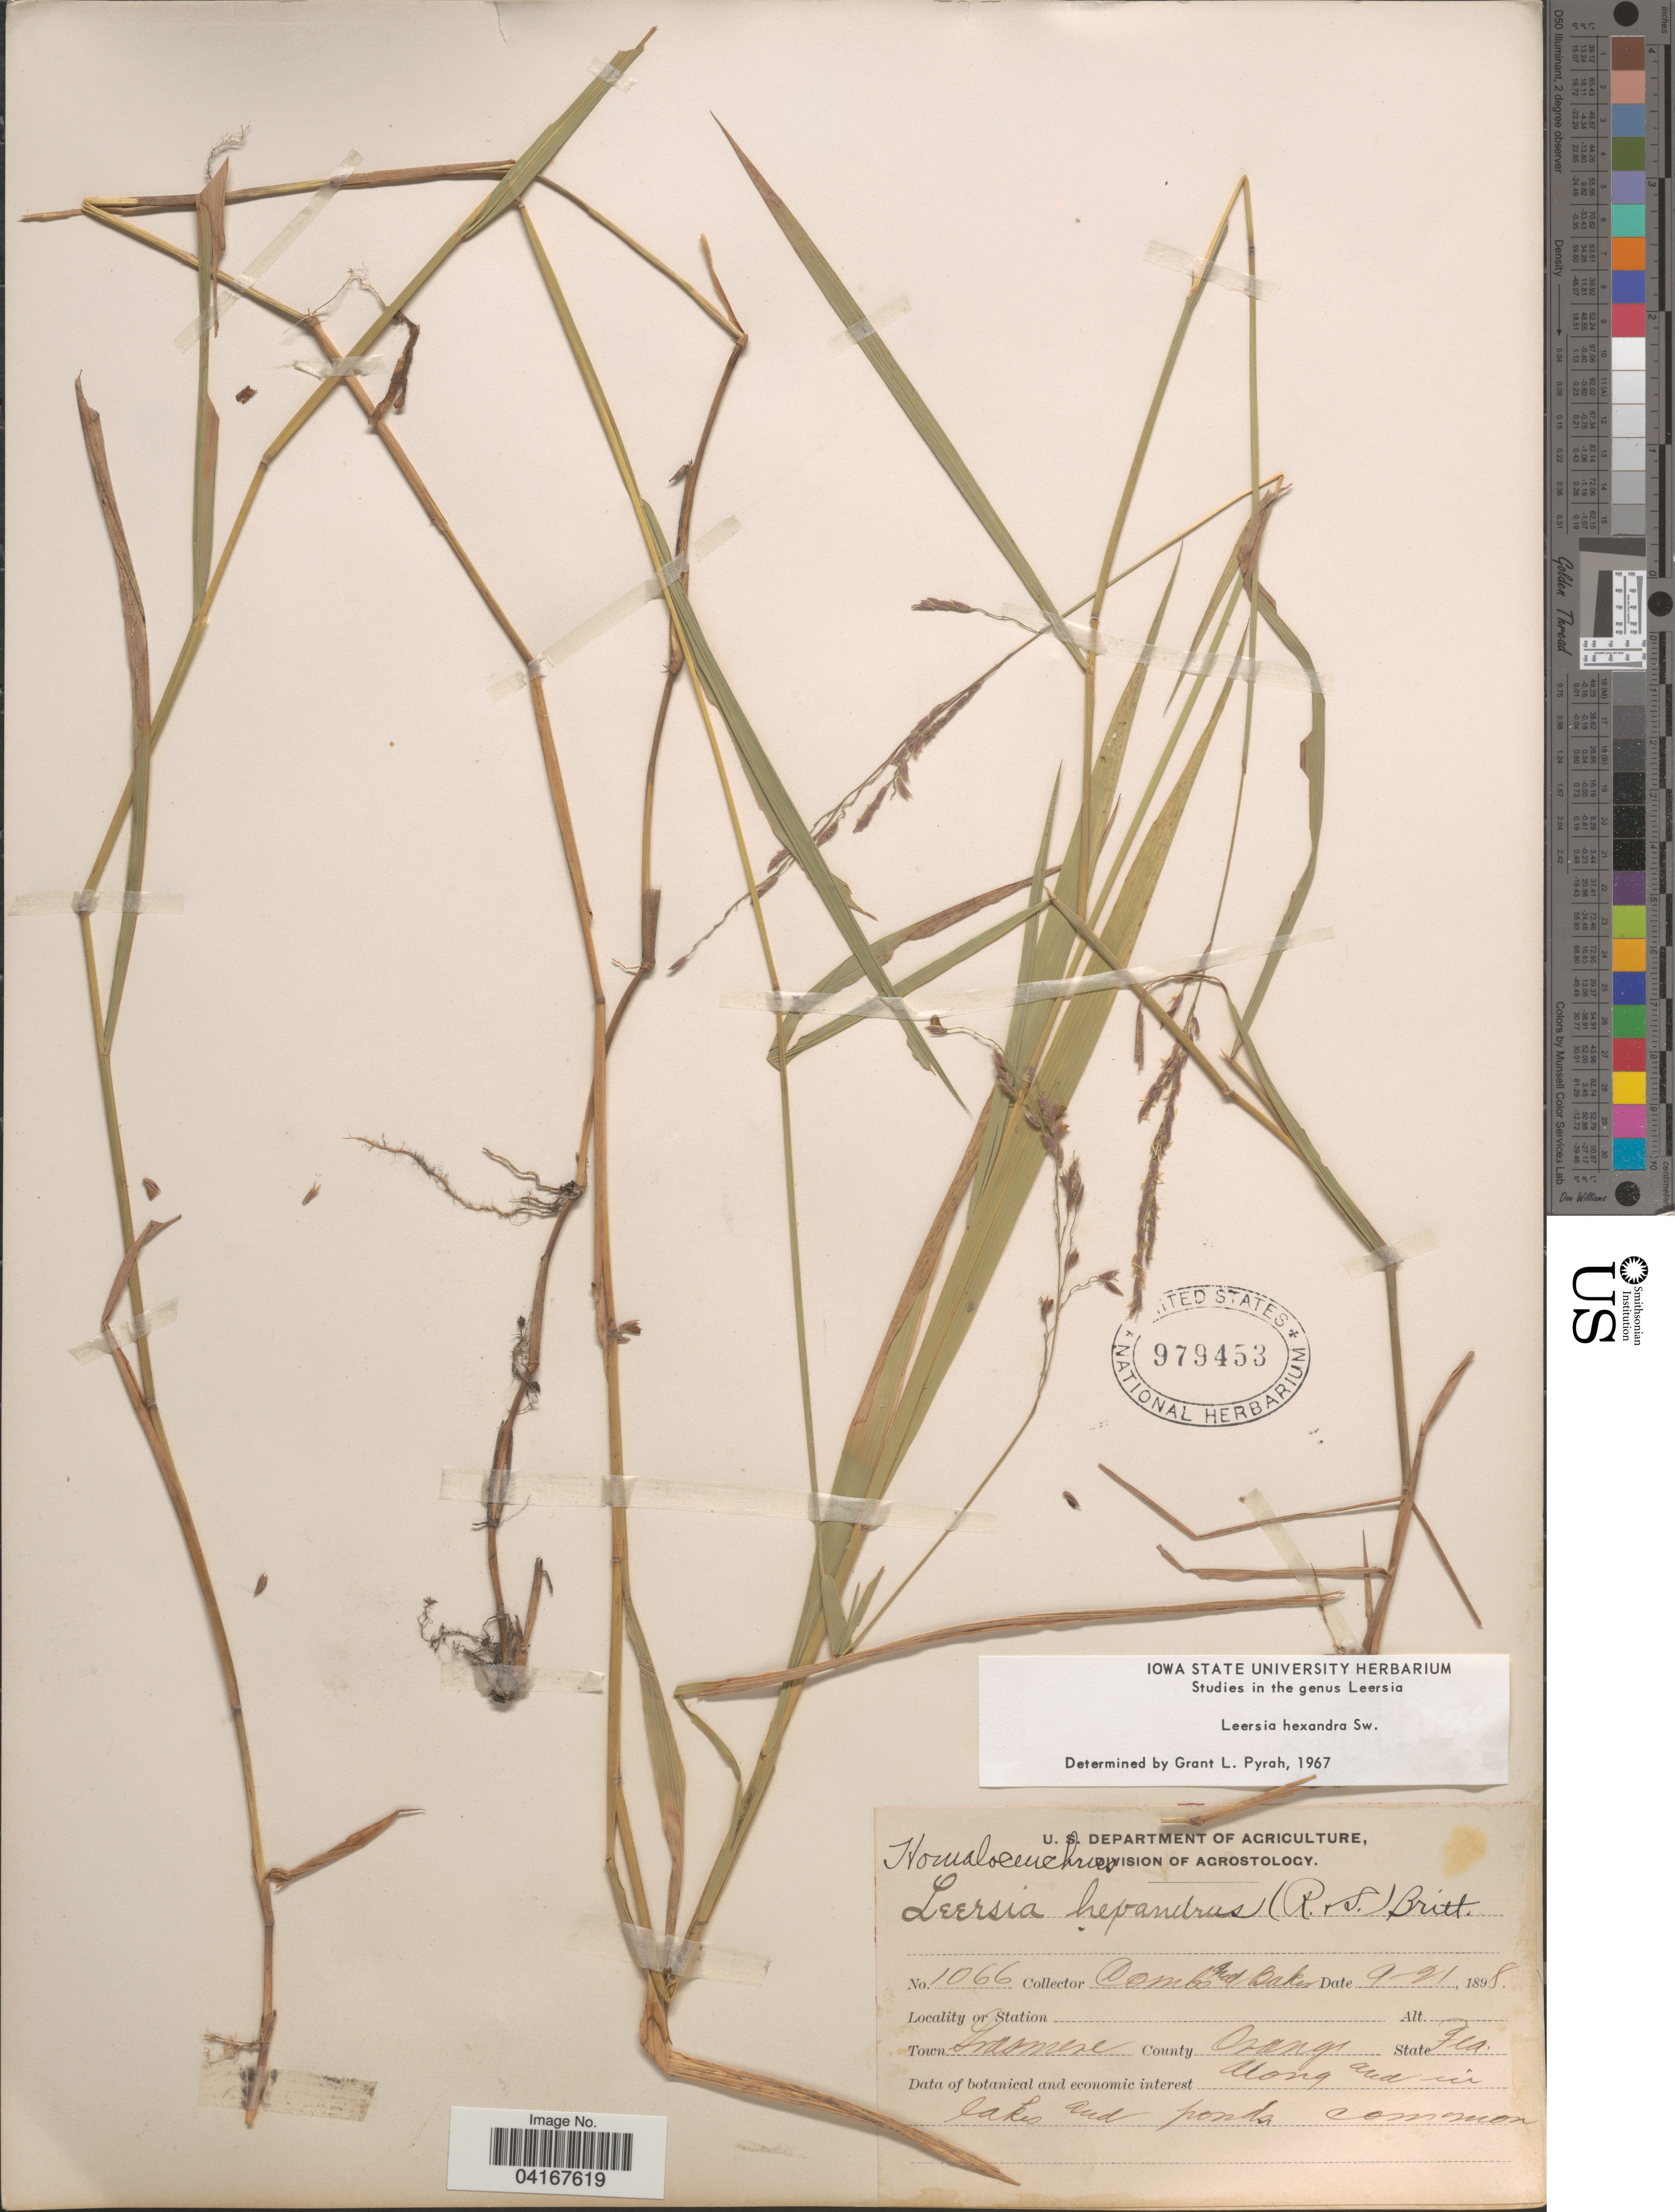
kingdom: Plantae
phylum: Tracheophyta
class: Liliopsida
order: Poales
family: Poaceae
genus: Leersia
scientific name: Leersia hexandra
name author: Sw.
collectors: -. Combs & -- Baker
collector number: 1066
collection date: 1898-09-21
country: United States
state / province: Florida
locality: Town Grasmere. County Orange.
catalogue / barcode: US 979453